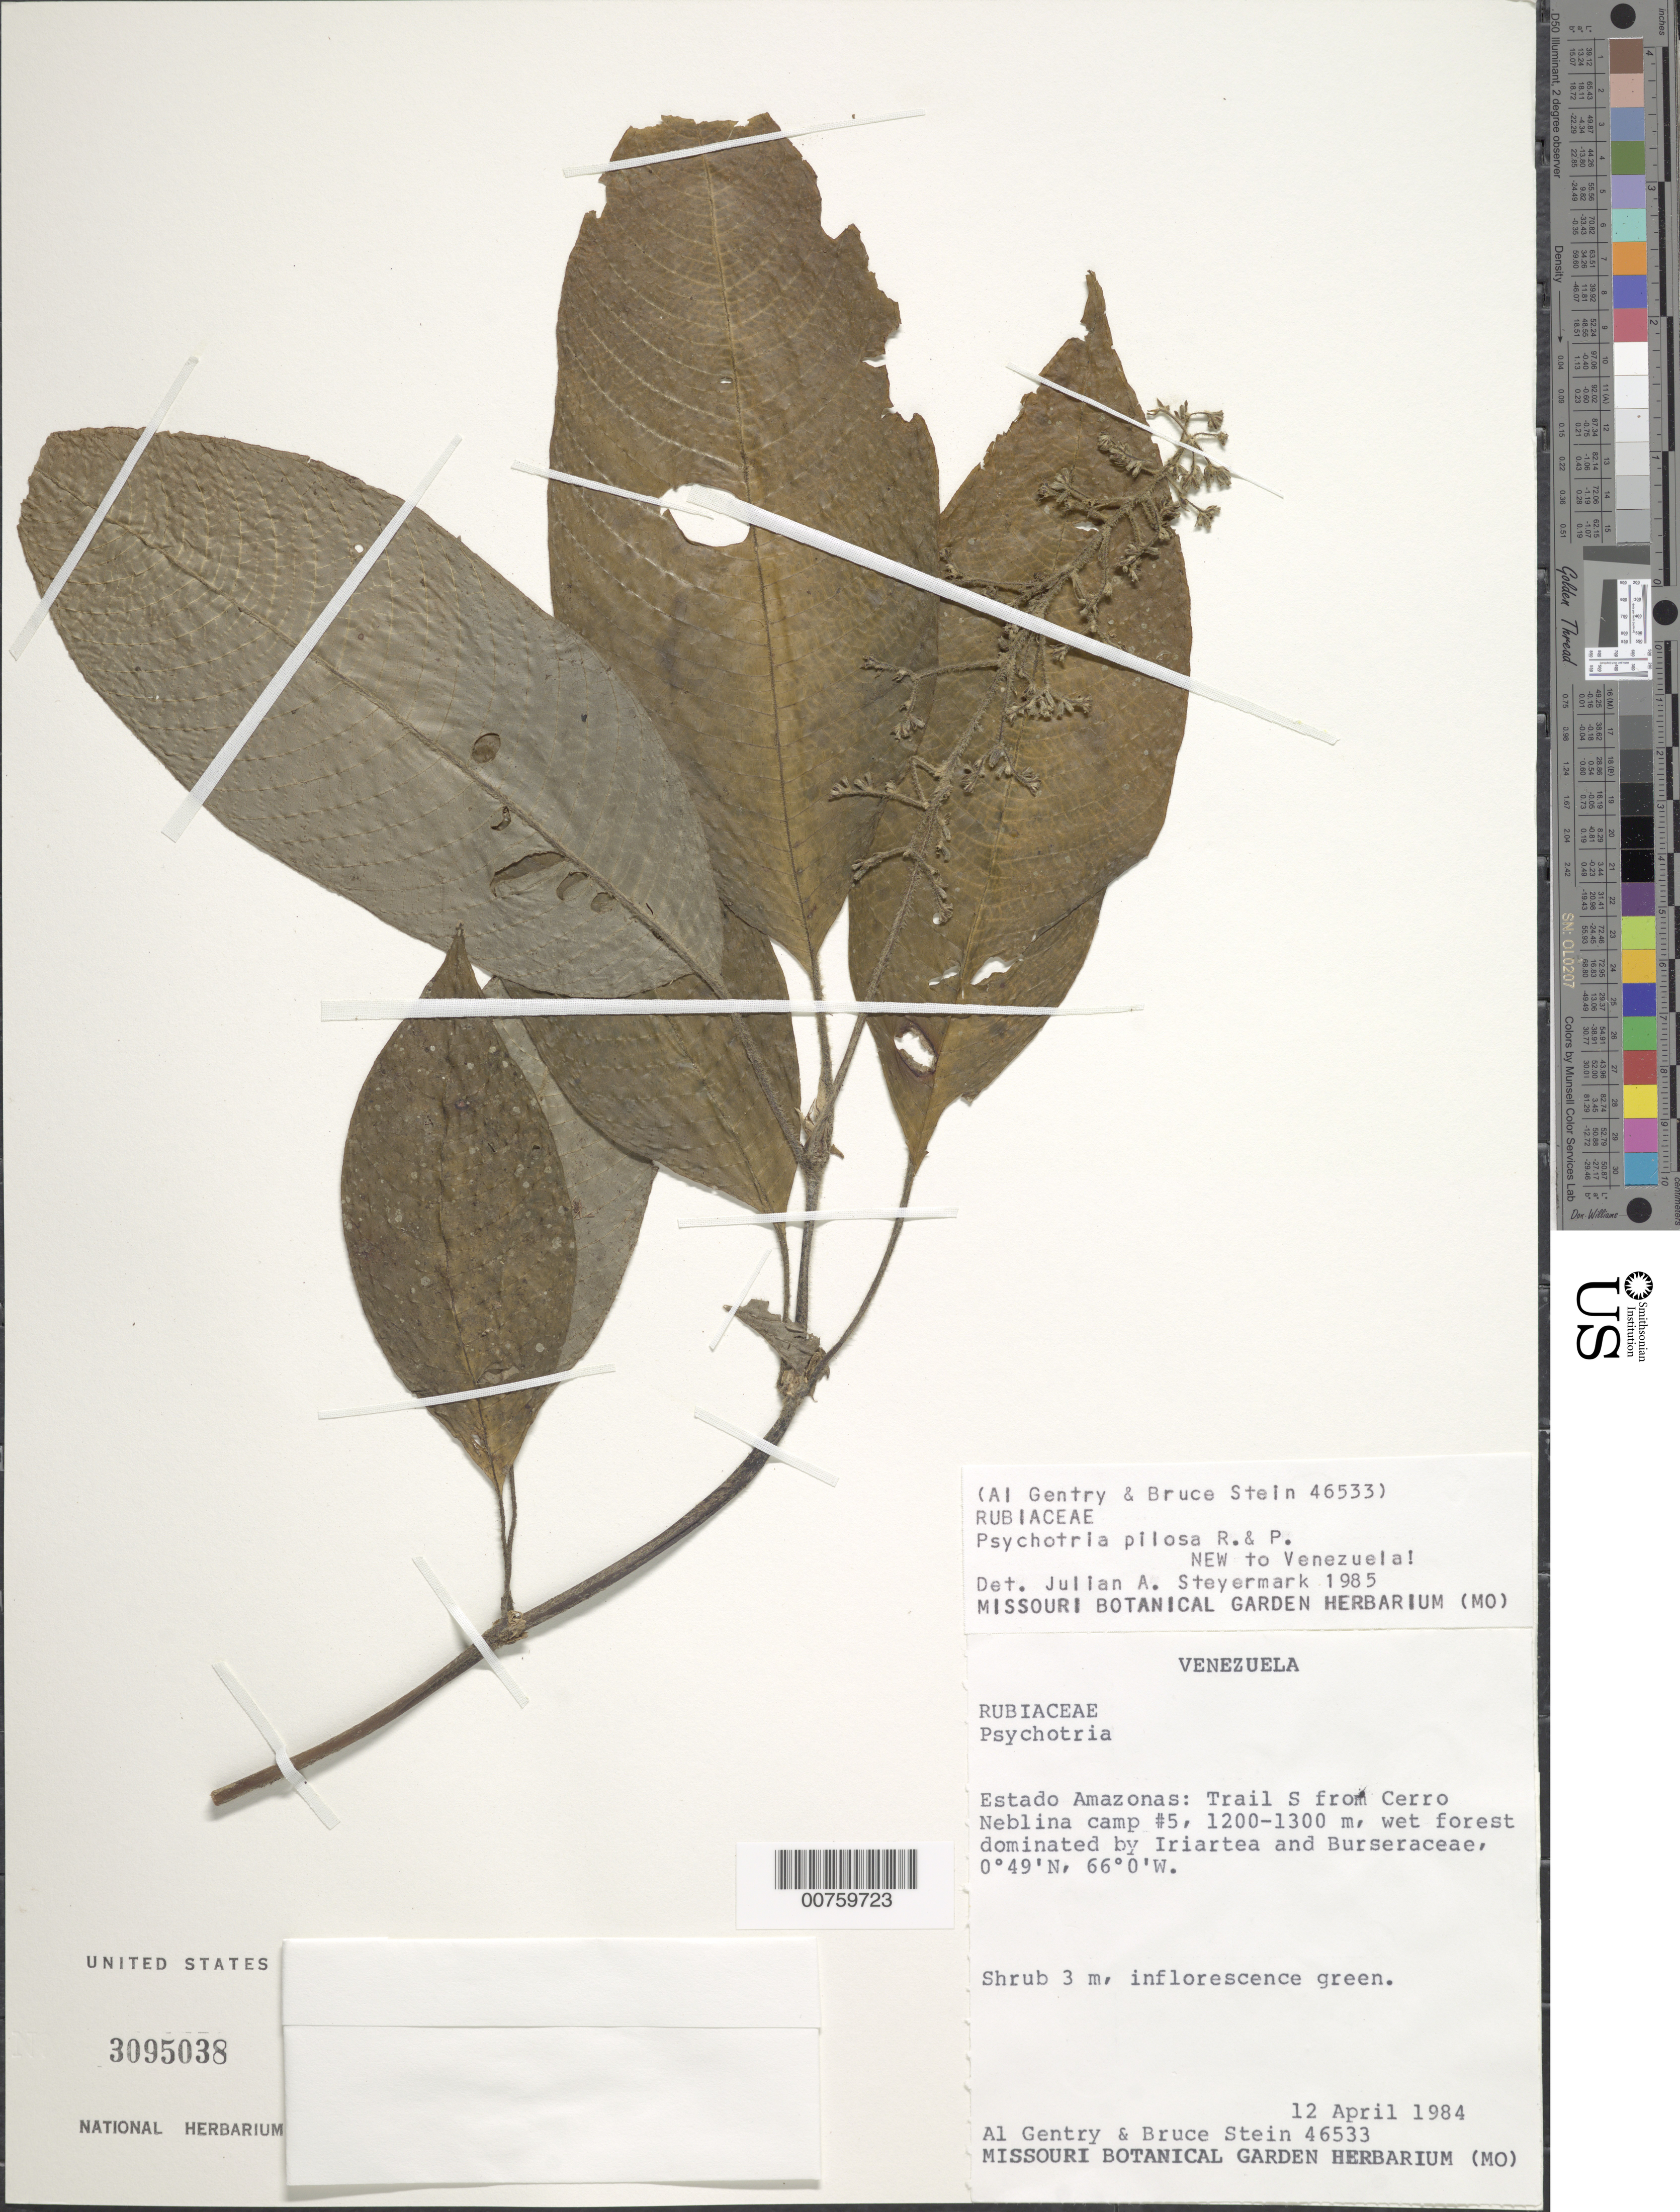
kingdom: Plantae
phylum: Tracheophyta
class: Magnoliopsida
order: Gentianales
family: Rubiaceae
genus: Psychotria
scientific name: Psychotria pilosa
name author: Ruiz & Pav.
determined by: Steyermark, Julian A., (VEN)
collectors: A. H. Gentry & B. Stein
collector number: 46533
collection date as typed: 12-Apr-84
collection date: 1984-04-12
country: Venezuela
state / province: Amazonas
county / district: Río Negro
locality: Cerro de La Neblina, S of Camp #5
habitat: Wet forest dominated by Iriartea and Burseraceae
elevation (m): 1200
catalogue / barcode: US 3095038